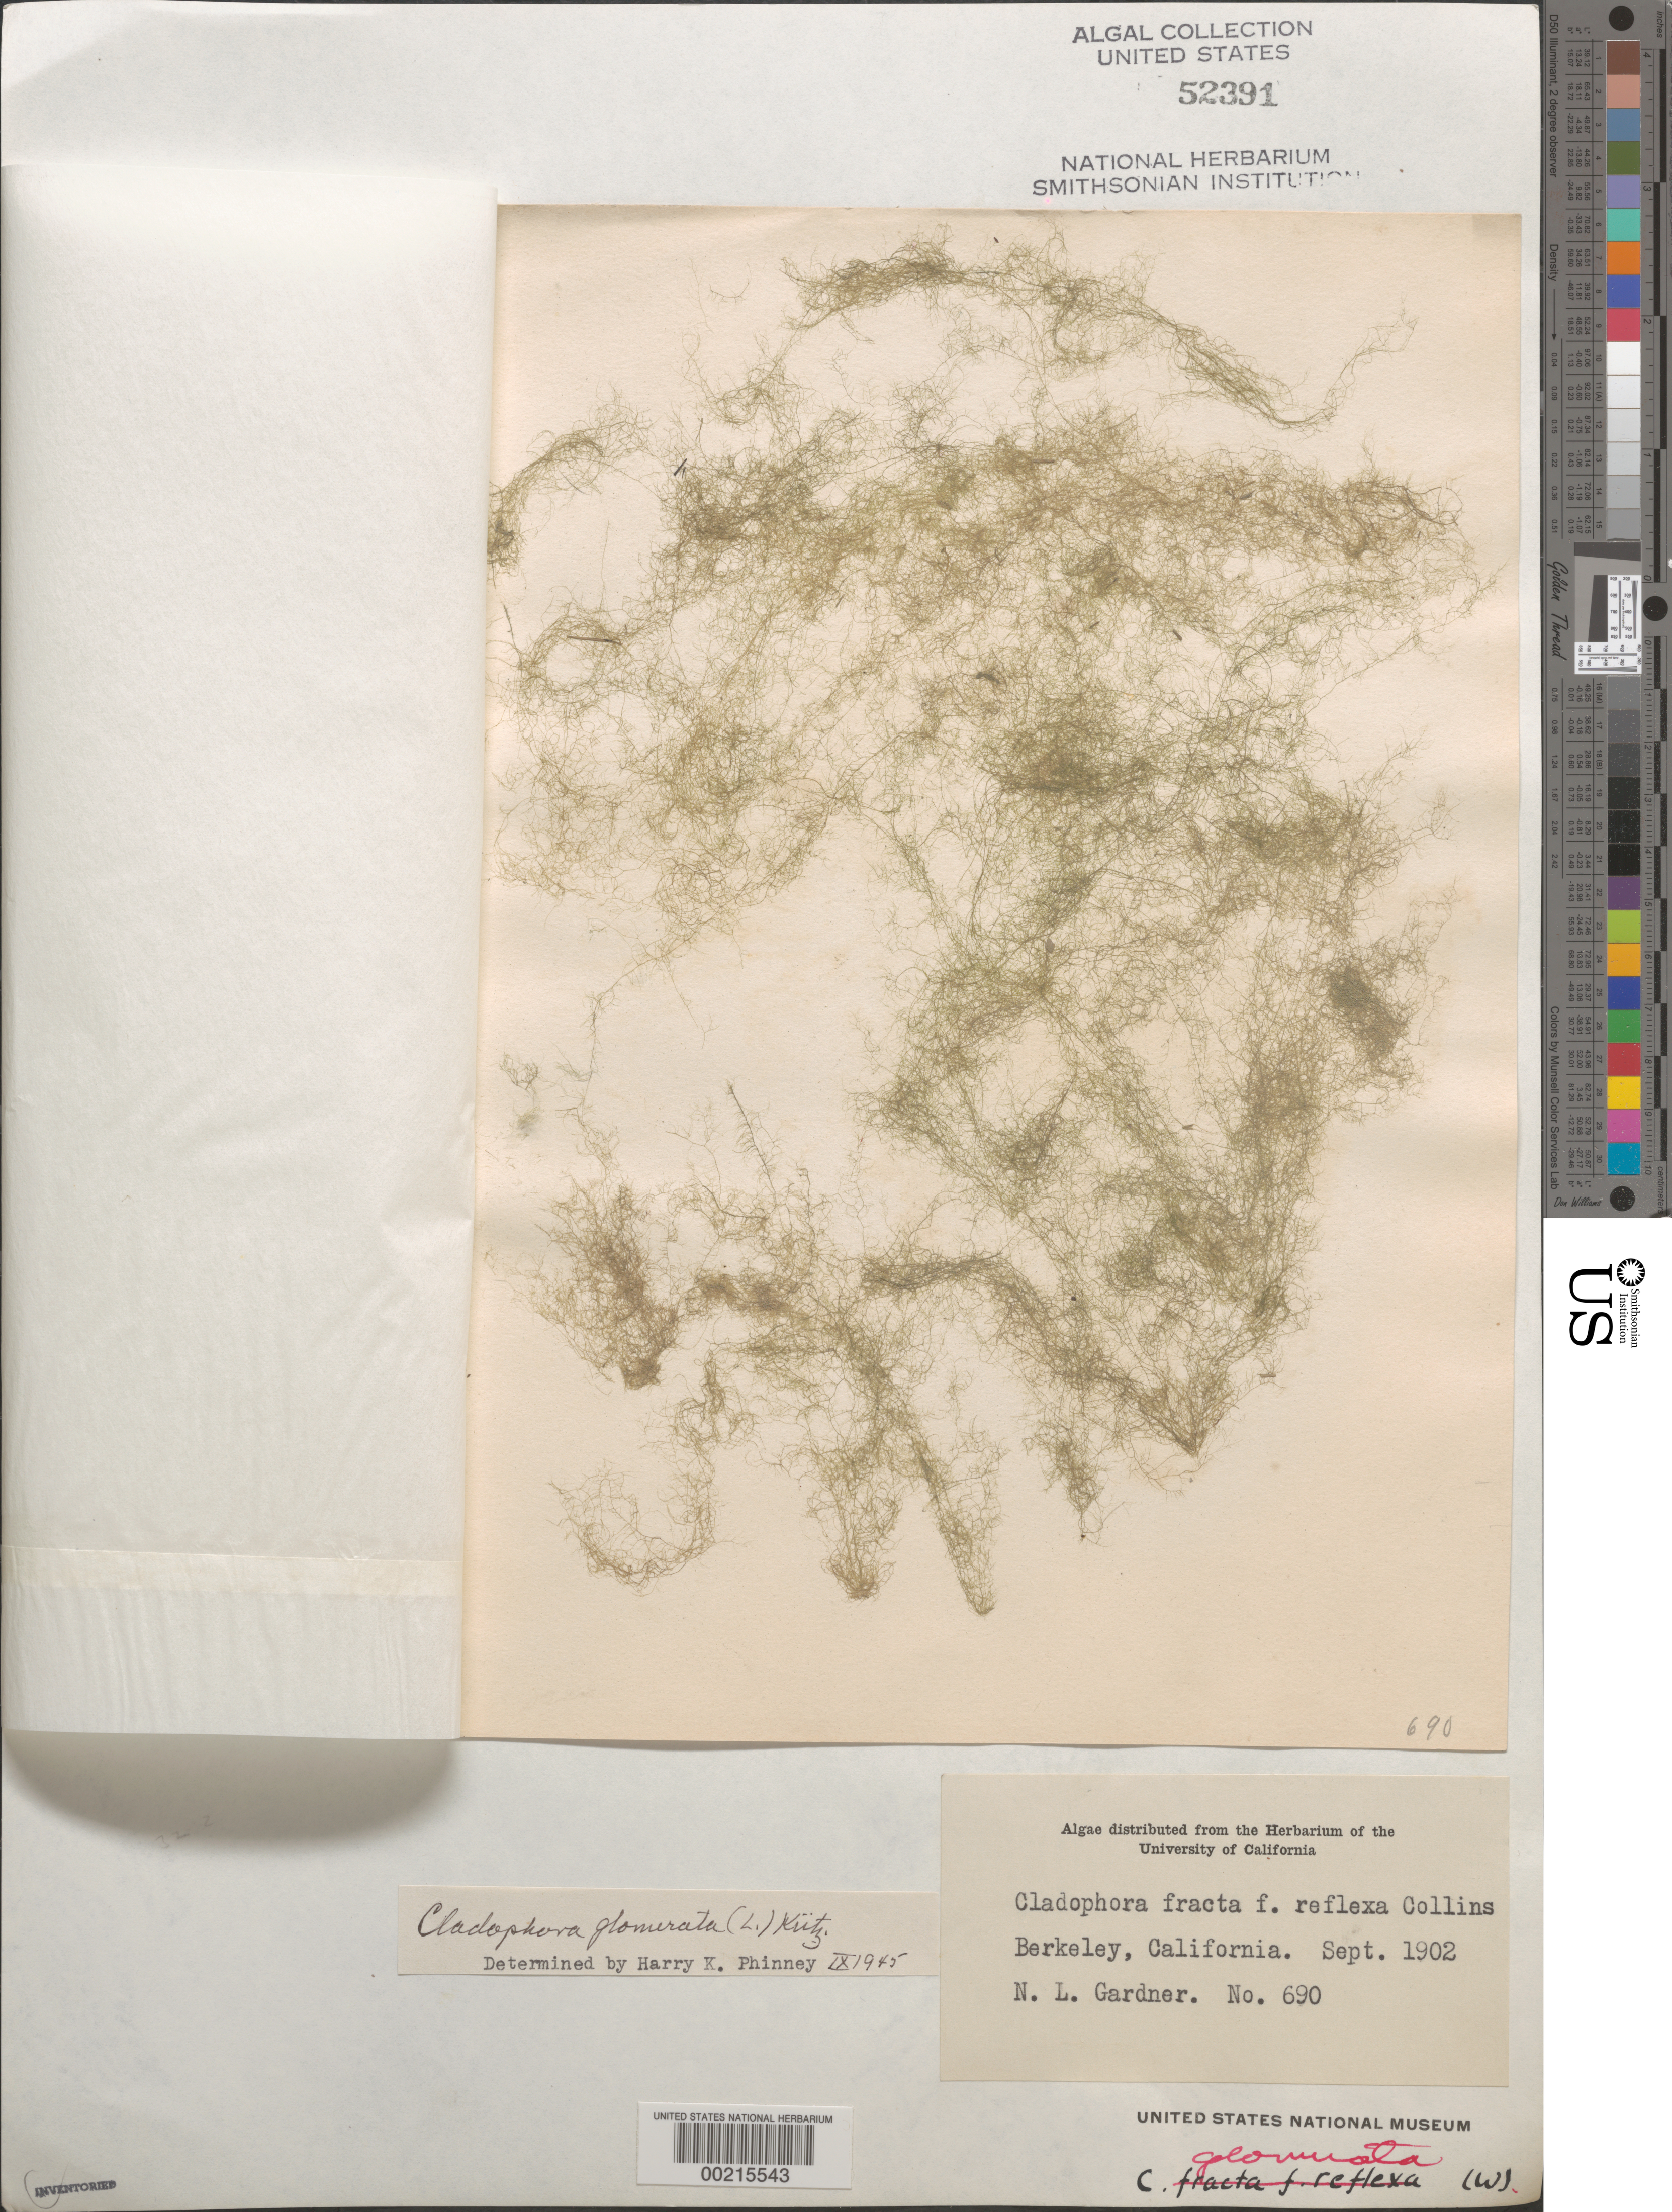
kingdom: Plantae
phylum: Chlorophyta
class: Ulvophyceae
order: Cladophorales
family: Cladophoraceae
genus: Cladophora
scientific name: Cladophora glomerata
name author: (L.) Kütz.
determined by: Phinney, H. K.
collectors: N. Gardner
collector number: NLG 690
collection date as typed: Sep 1902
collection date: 1902-09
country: United States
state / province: California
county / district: Alameda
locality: Berkeley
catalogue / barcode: US 52391